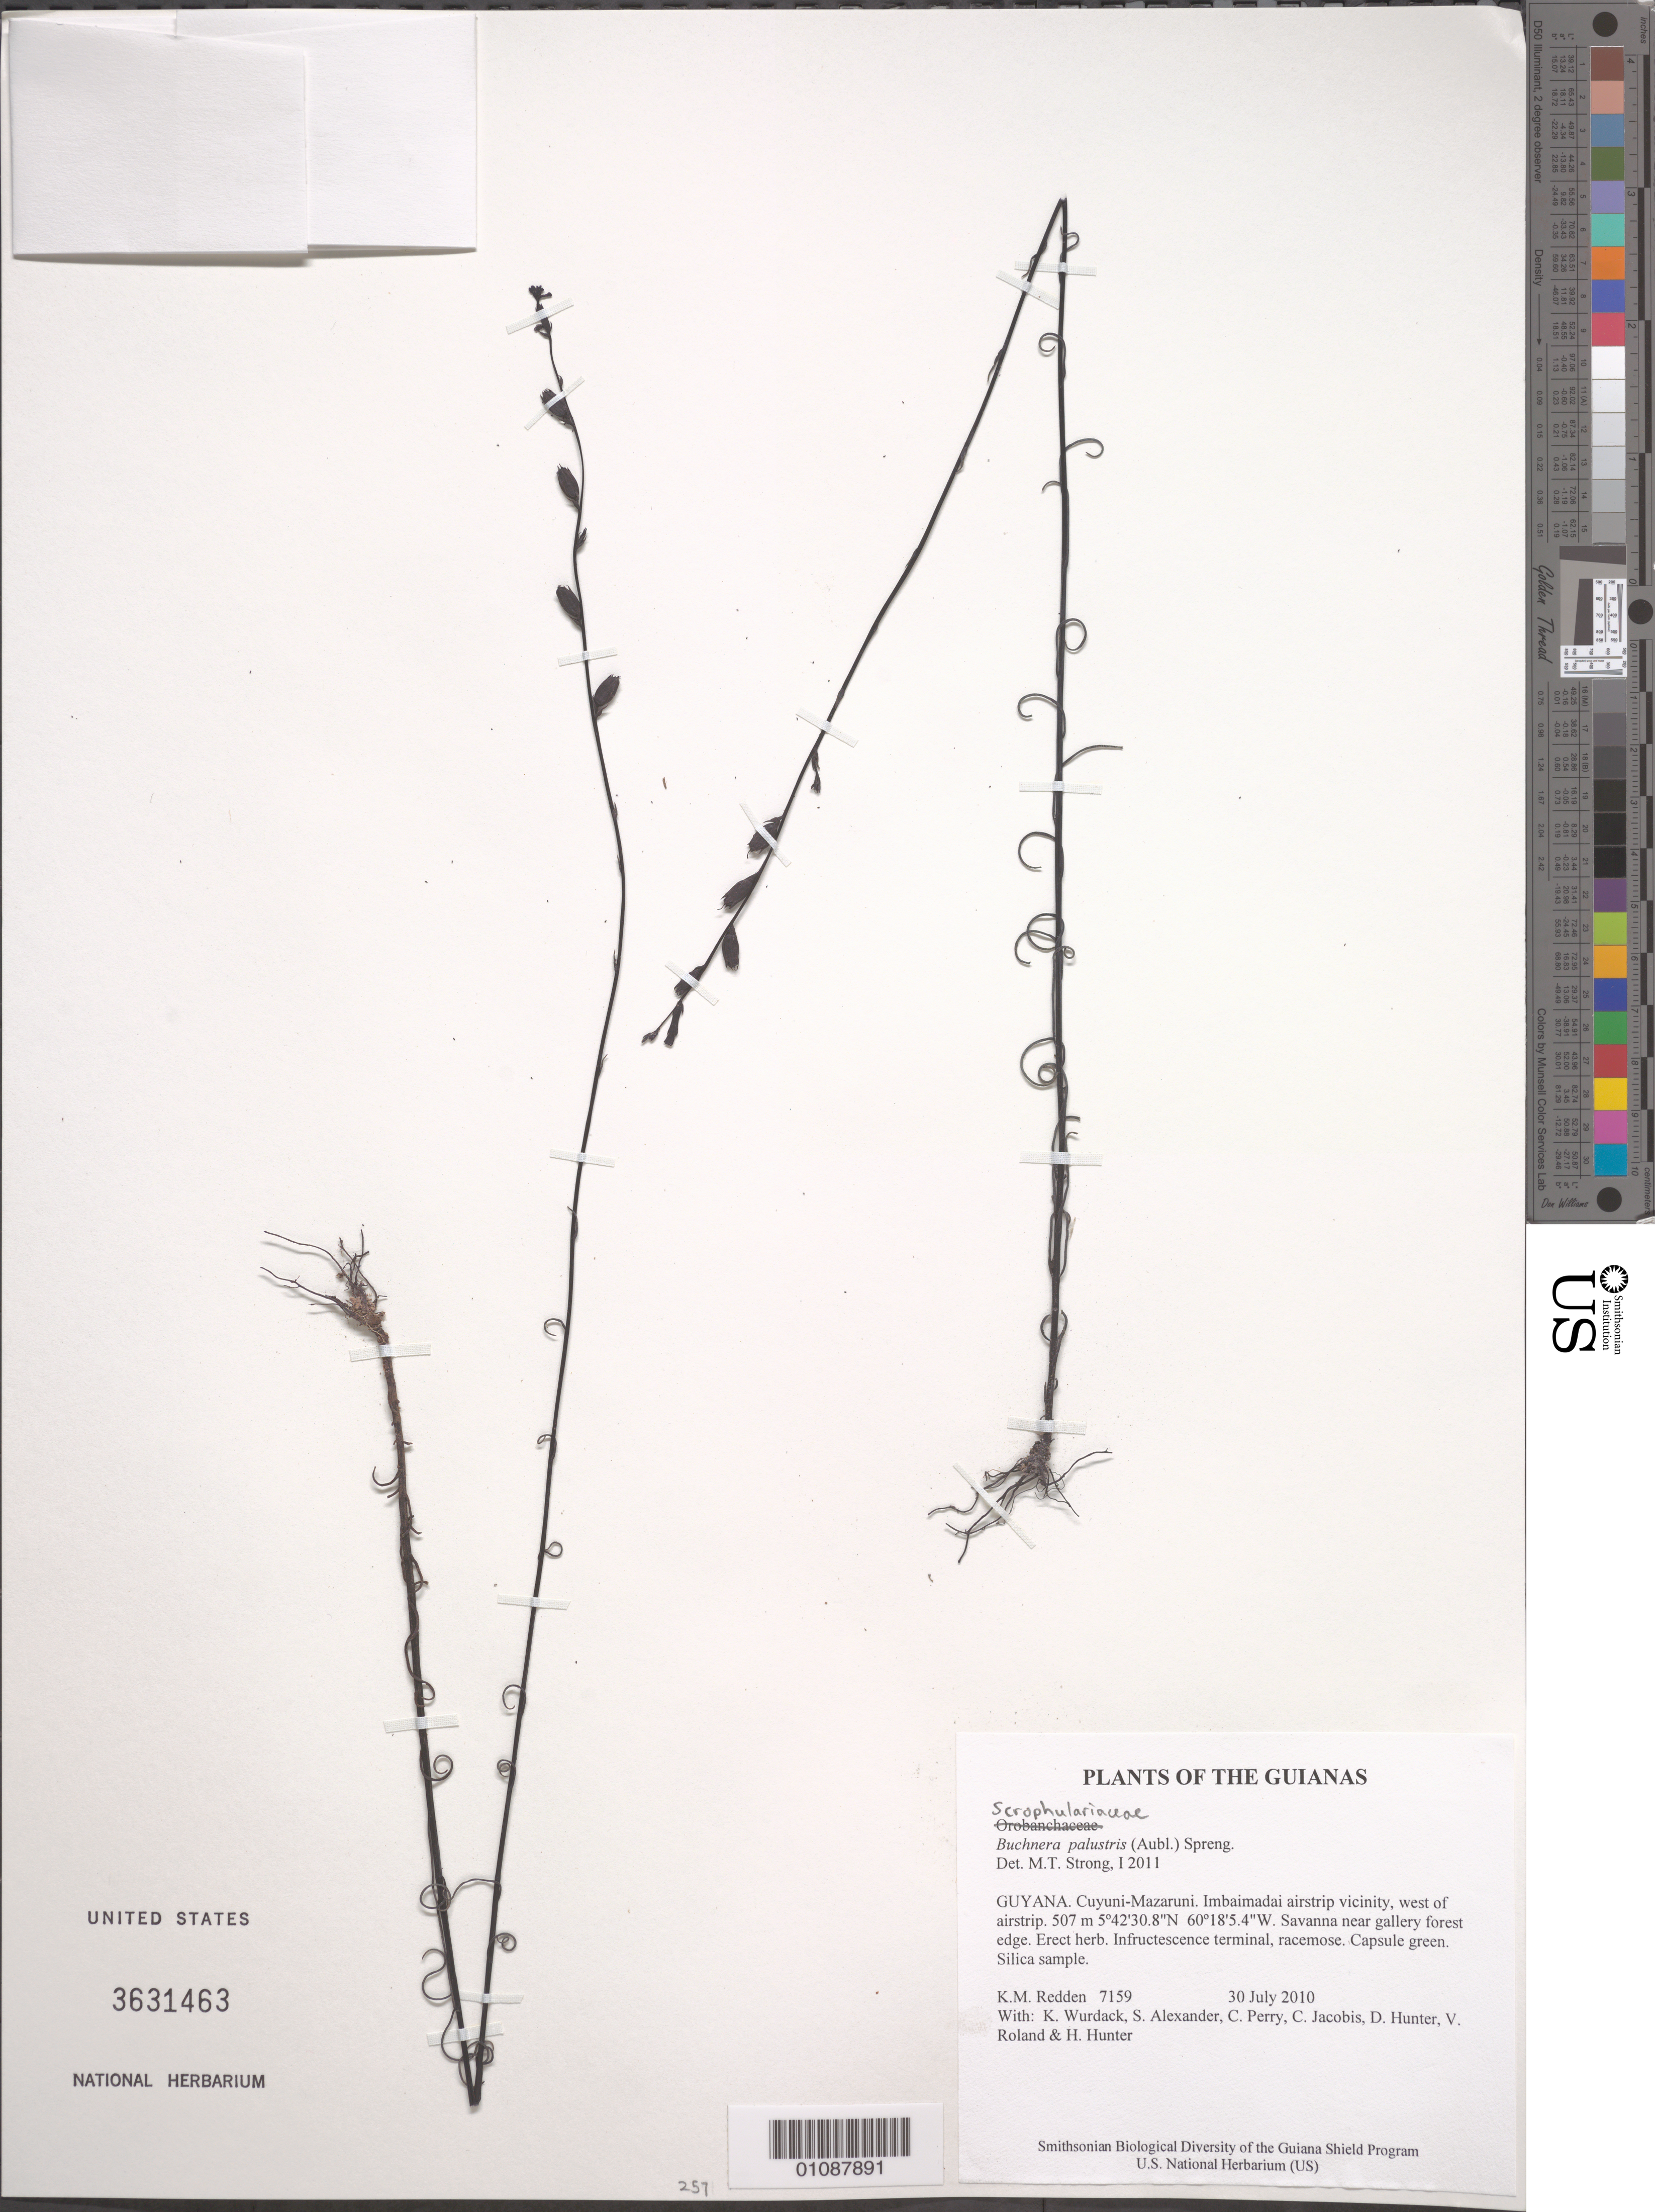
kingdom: Plantae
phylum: Tracheophyta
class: Magnoliopsida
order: Lamiales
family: Orobanchaceae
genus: Buchnera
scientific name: Buchnera palustris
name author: (Aubl.) Spreng.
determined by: Strong, M. T., (US), Smithsonian Institution - National Museum of Natural History (UNITED STATES)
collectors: K. M. Redden, K. Wurdack, S. N. Alexander, C. Perry, C. Jacobis, D. Hunter, V. Roland & H. Hunter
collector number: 7159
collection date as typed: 30 July 2010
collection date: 2010-07-30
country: Guyana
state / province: Cuyuni-Mazaruni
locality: Imbaimadai airstrip vicinity, west of airstrip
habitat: Savanna near gallery forest edge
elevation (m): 507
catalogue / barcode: US 3631463